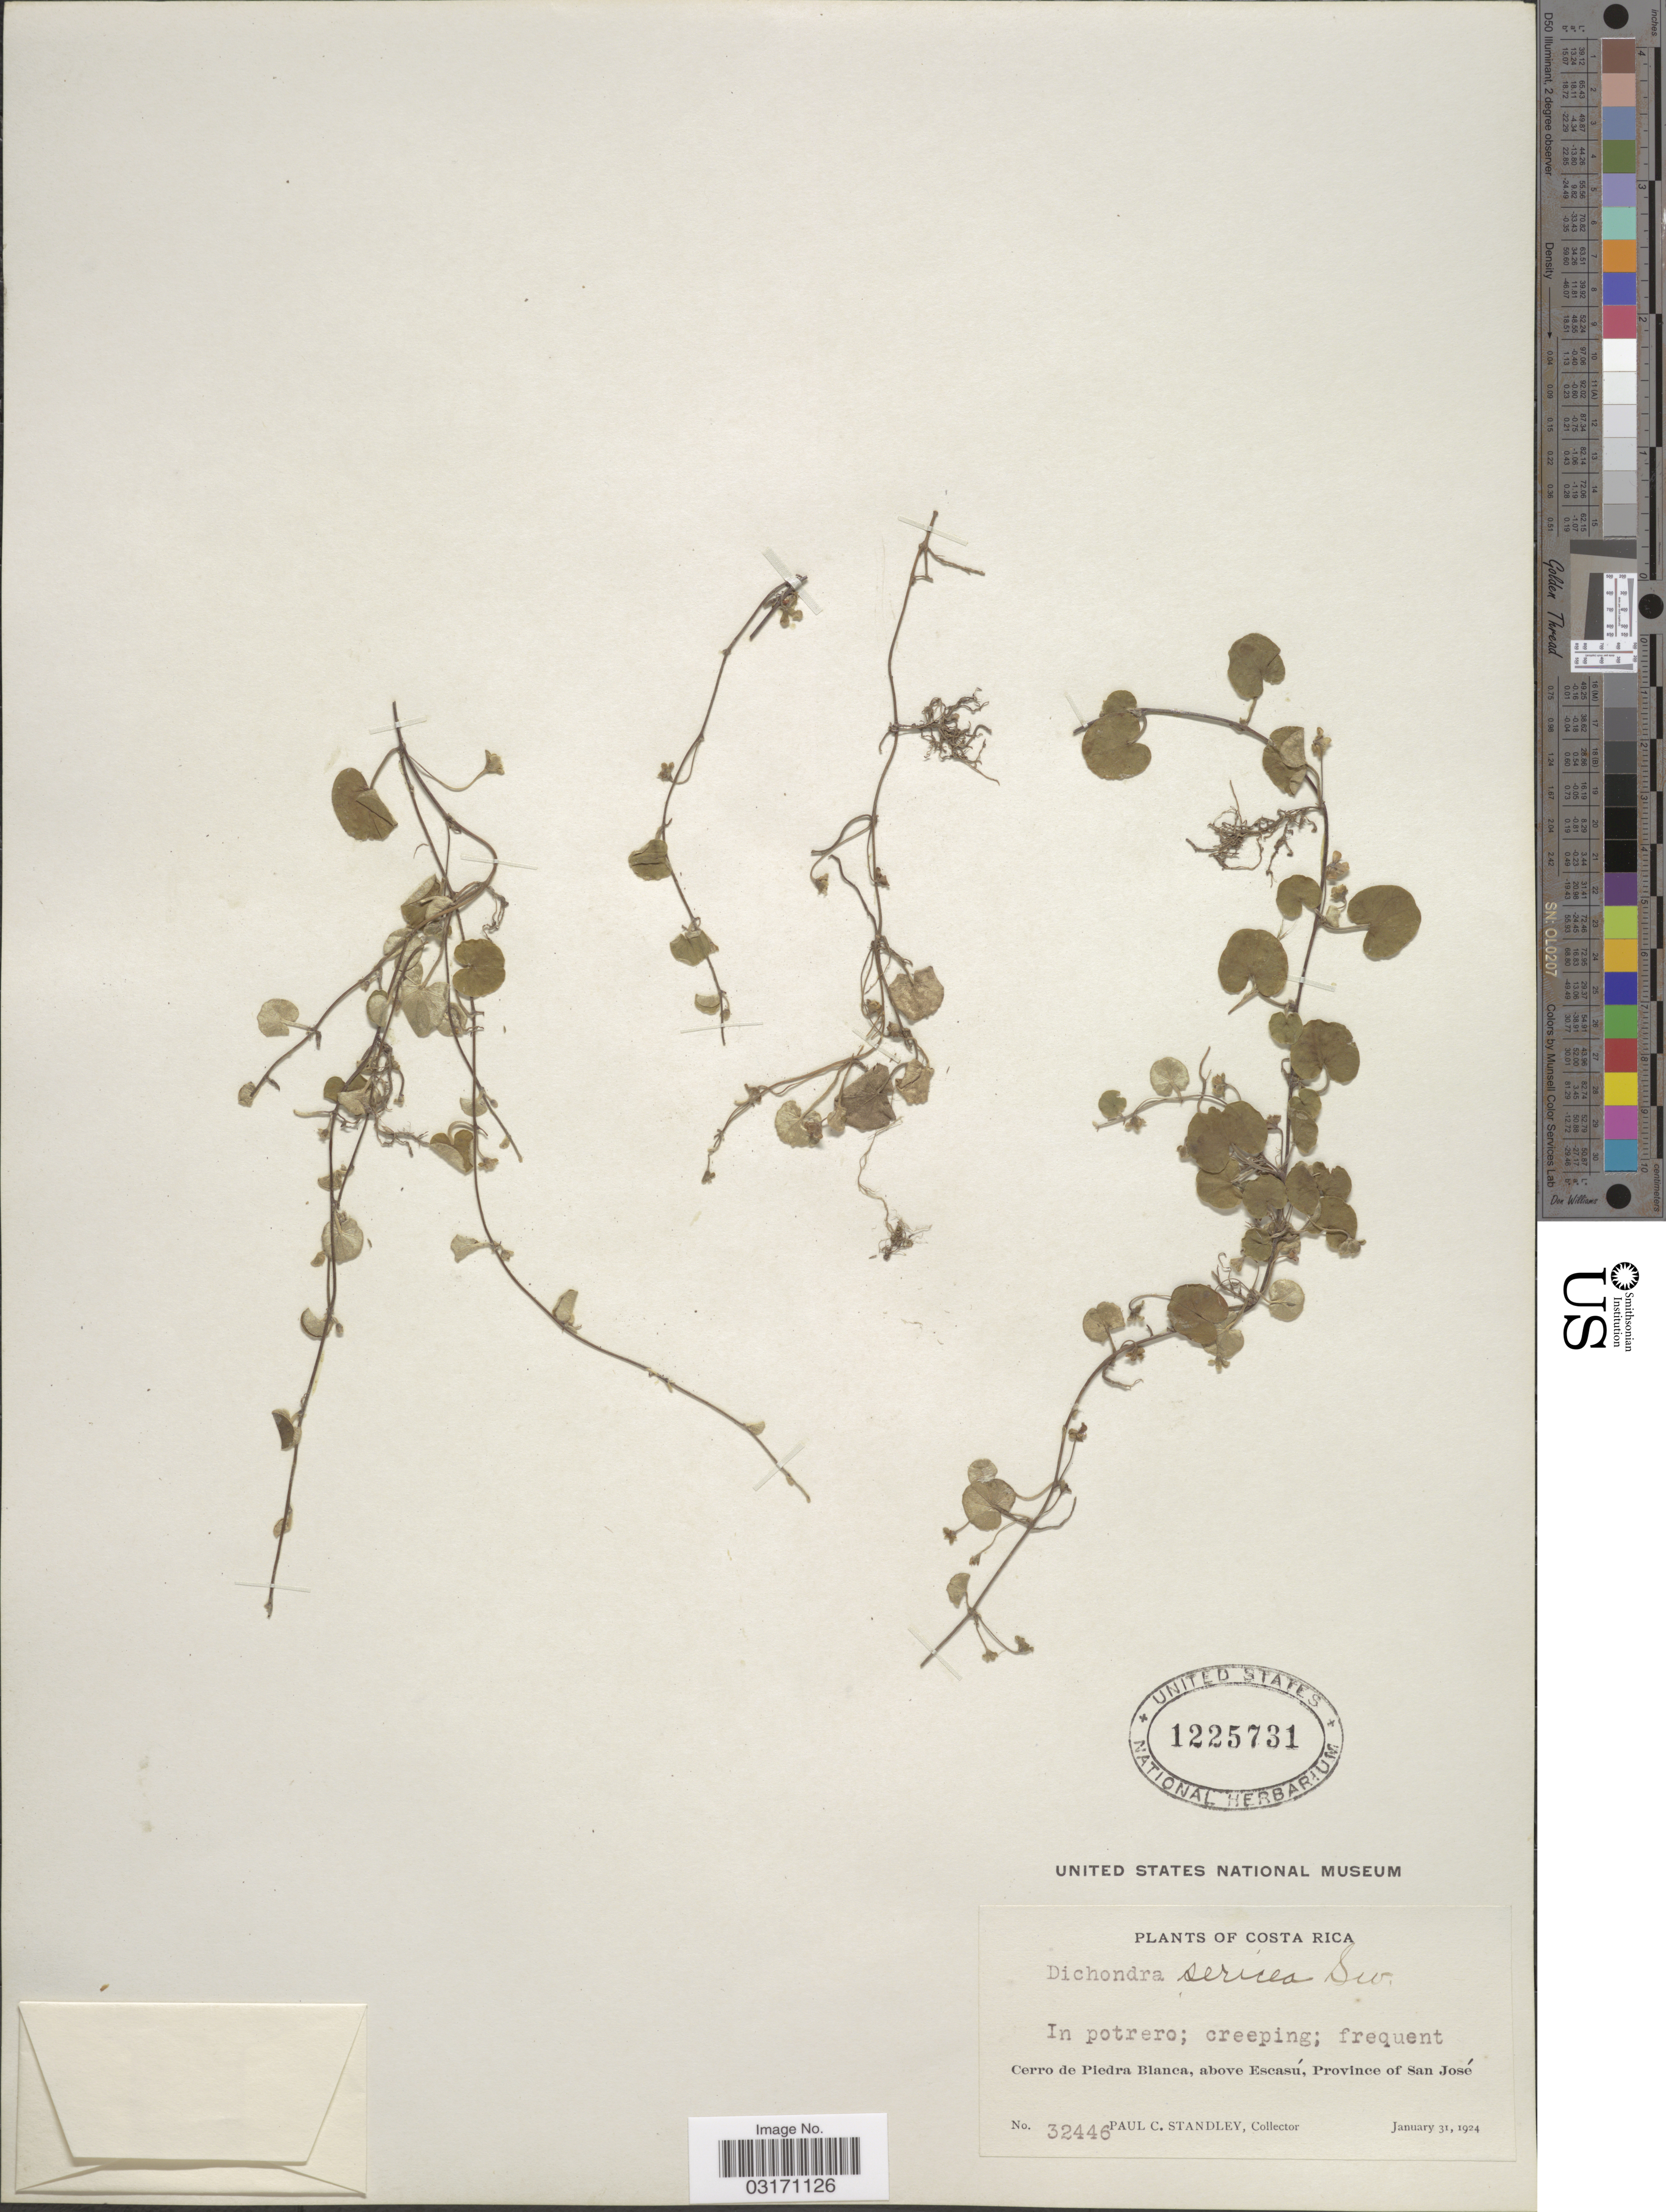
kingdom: Plantae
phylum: Tracheophyta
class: Magnoliopsida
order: Solanales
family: Convolvulaceae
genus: Dichondra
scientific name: Dichondra sericea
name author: Sw.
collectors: P. C. Standley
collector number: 32446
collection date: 1924-01-31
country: Costa Rica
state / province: San José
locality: Cerro de Piedra Blanca, above Escasú.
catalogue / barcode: US 1225731